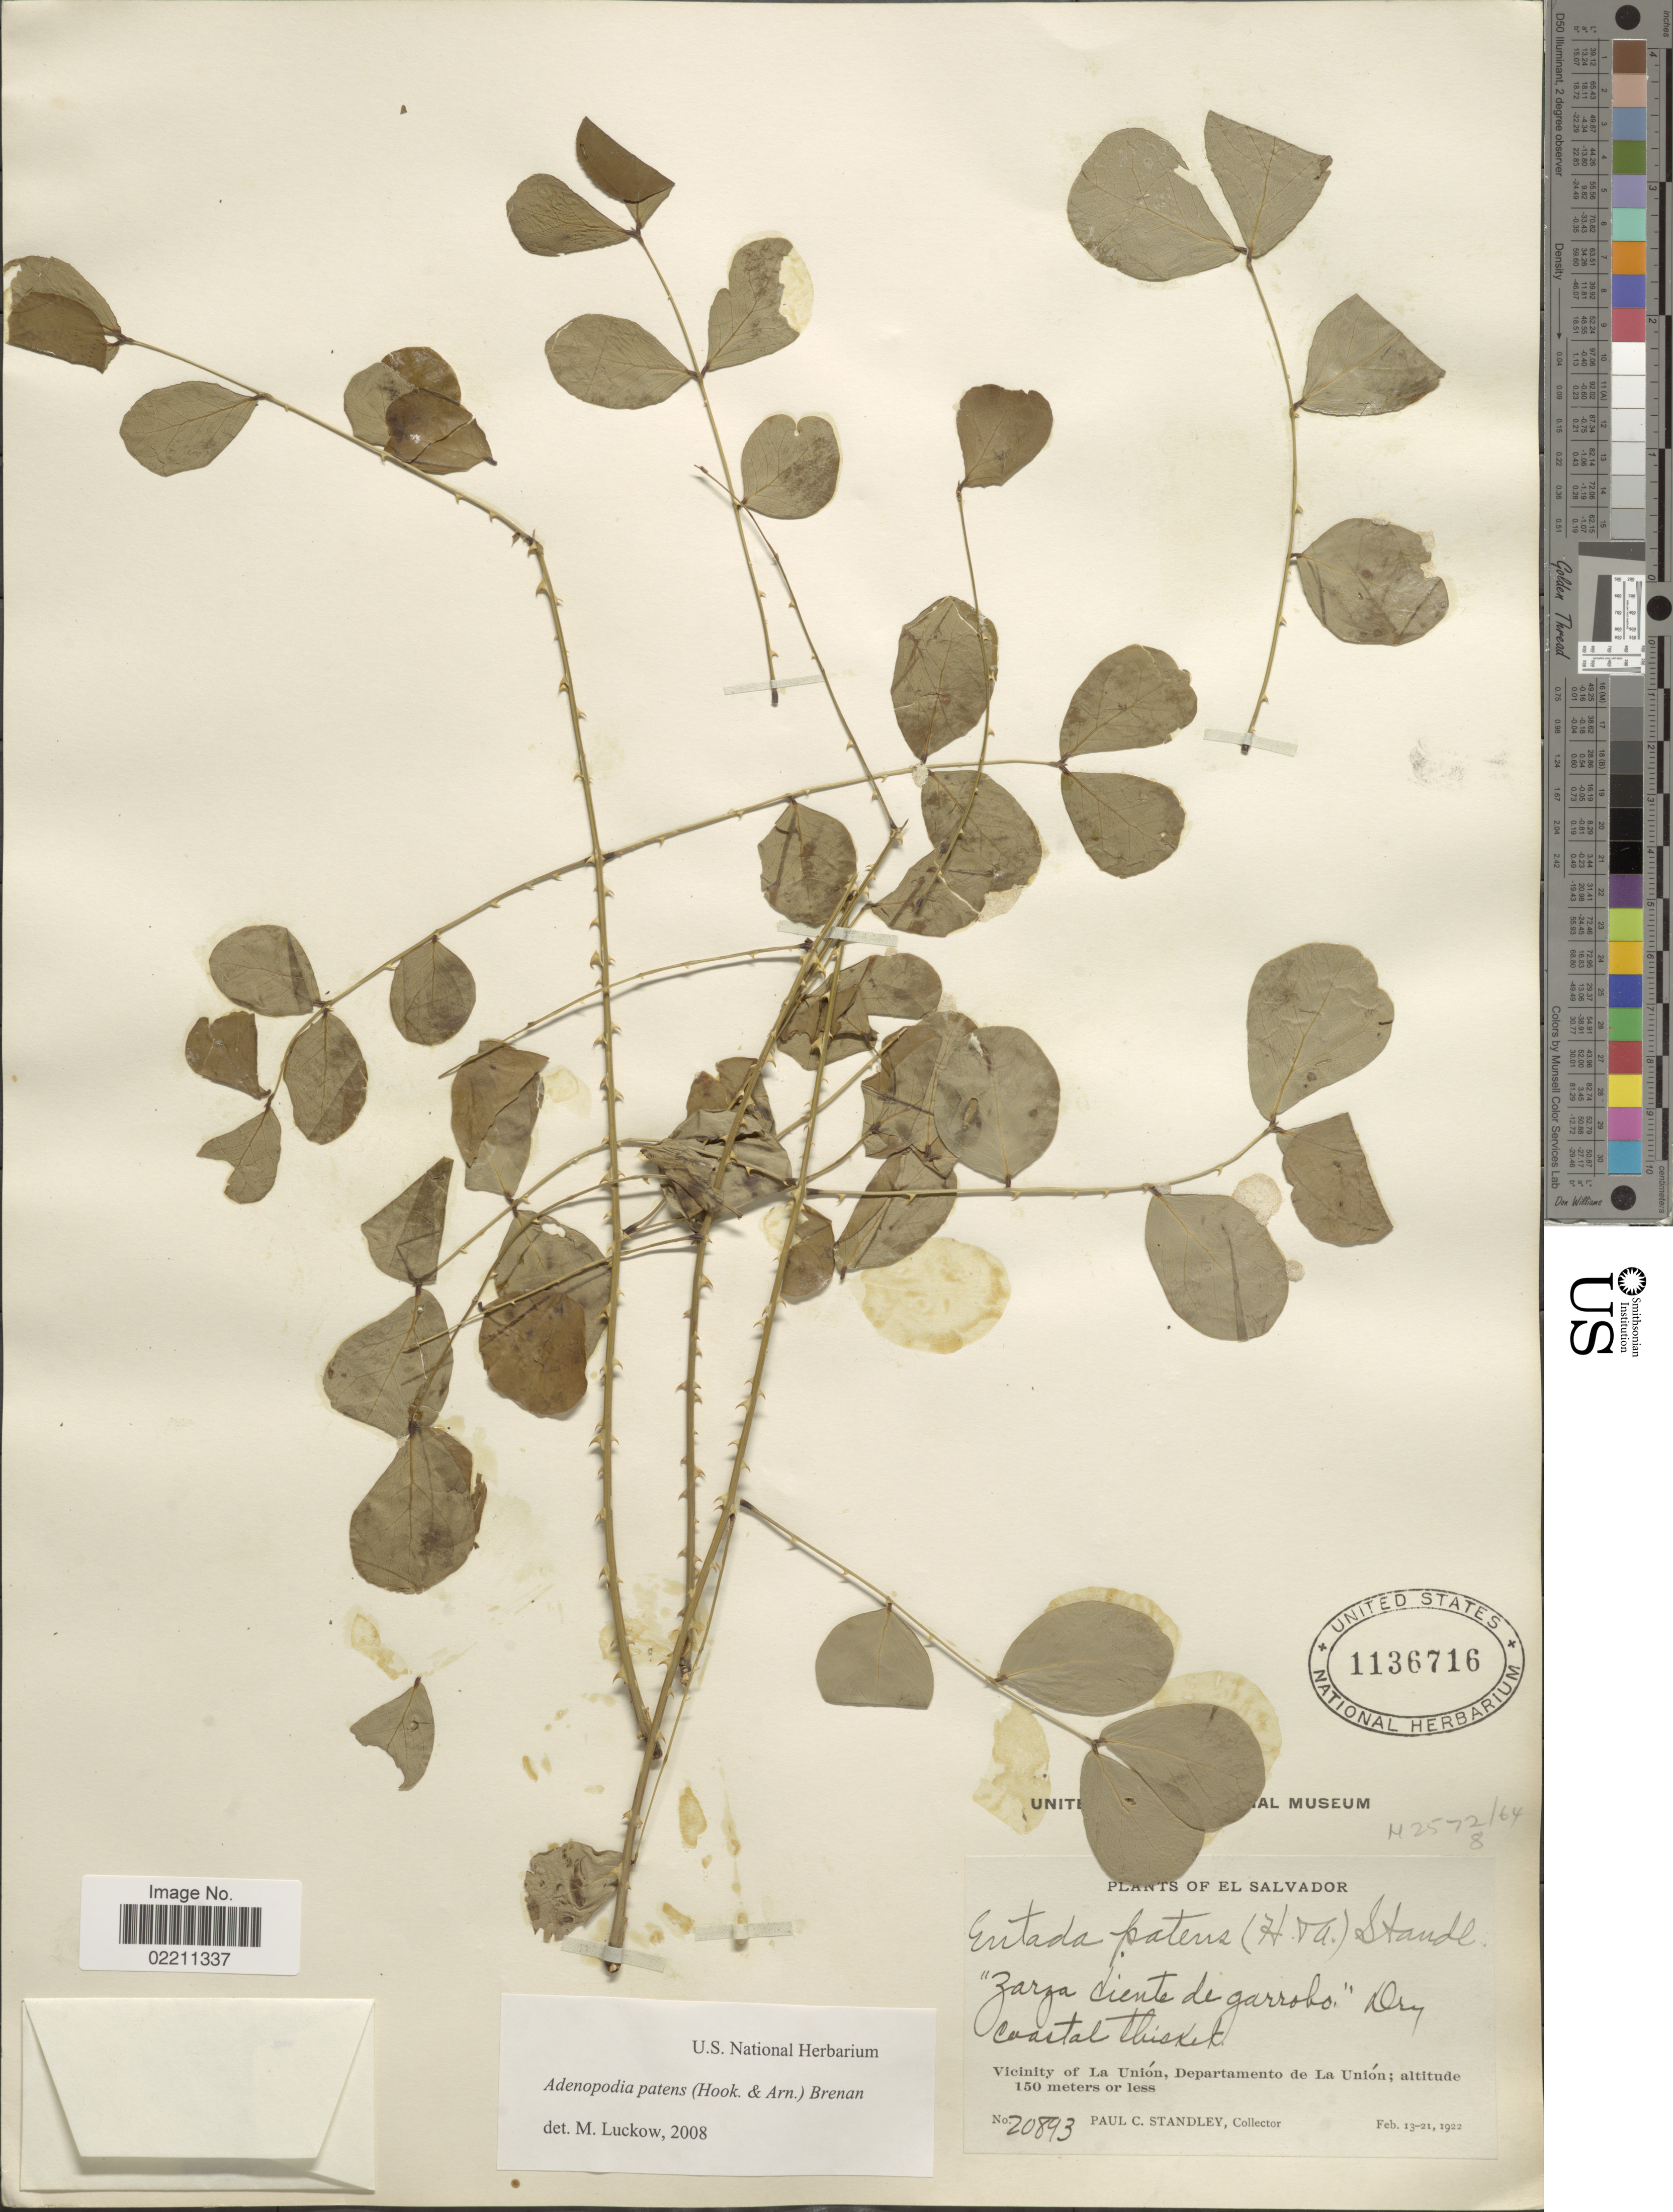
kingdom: Plantae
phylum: Tracheophyta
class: Magnoliopsida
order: Fabales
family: Fabaceae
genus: Adenopodia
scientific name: Adenopodia patens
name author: (Hook. & Arn.) Brenan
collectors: P. C. Standley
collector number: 20893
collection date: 1922-02-13/1922-02-21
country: El Salvador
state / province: La Union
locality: Vicinity of La Union, Departamento de La Union.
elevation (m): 150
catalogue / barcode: US 1136716